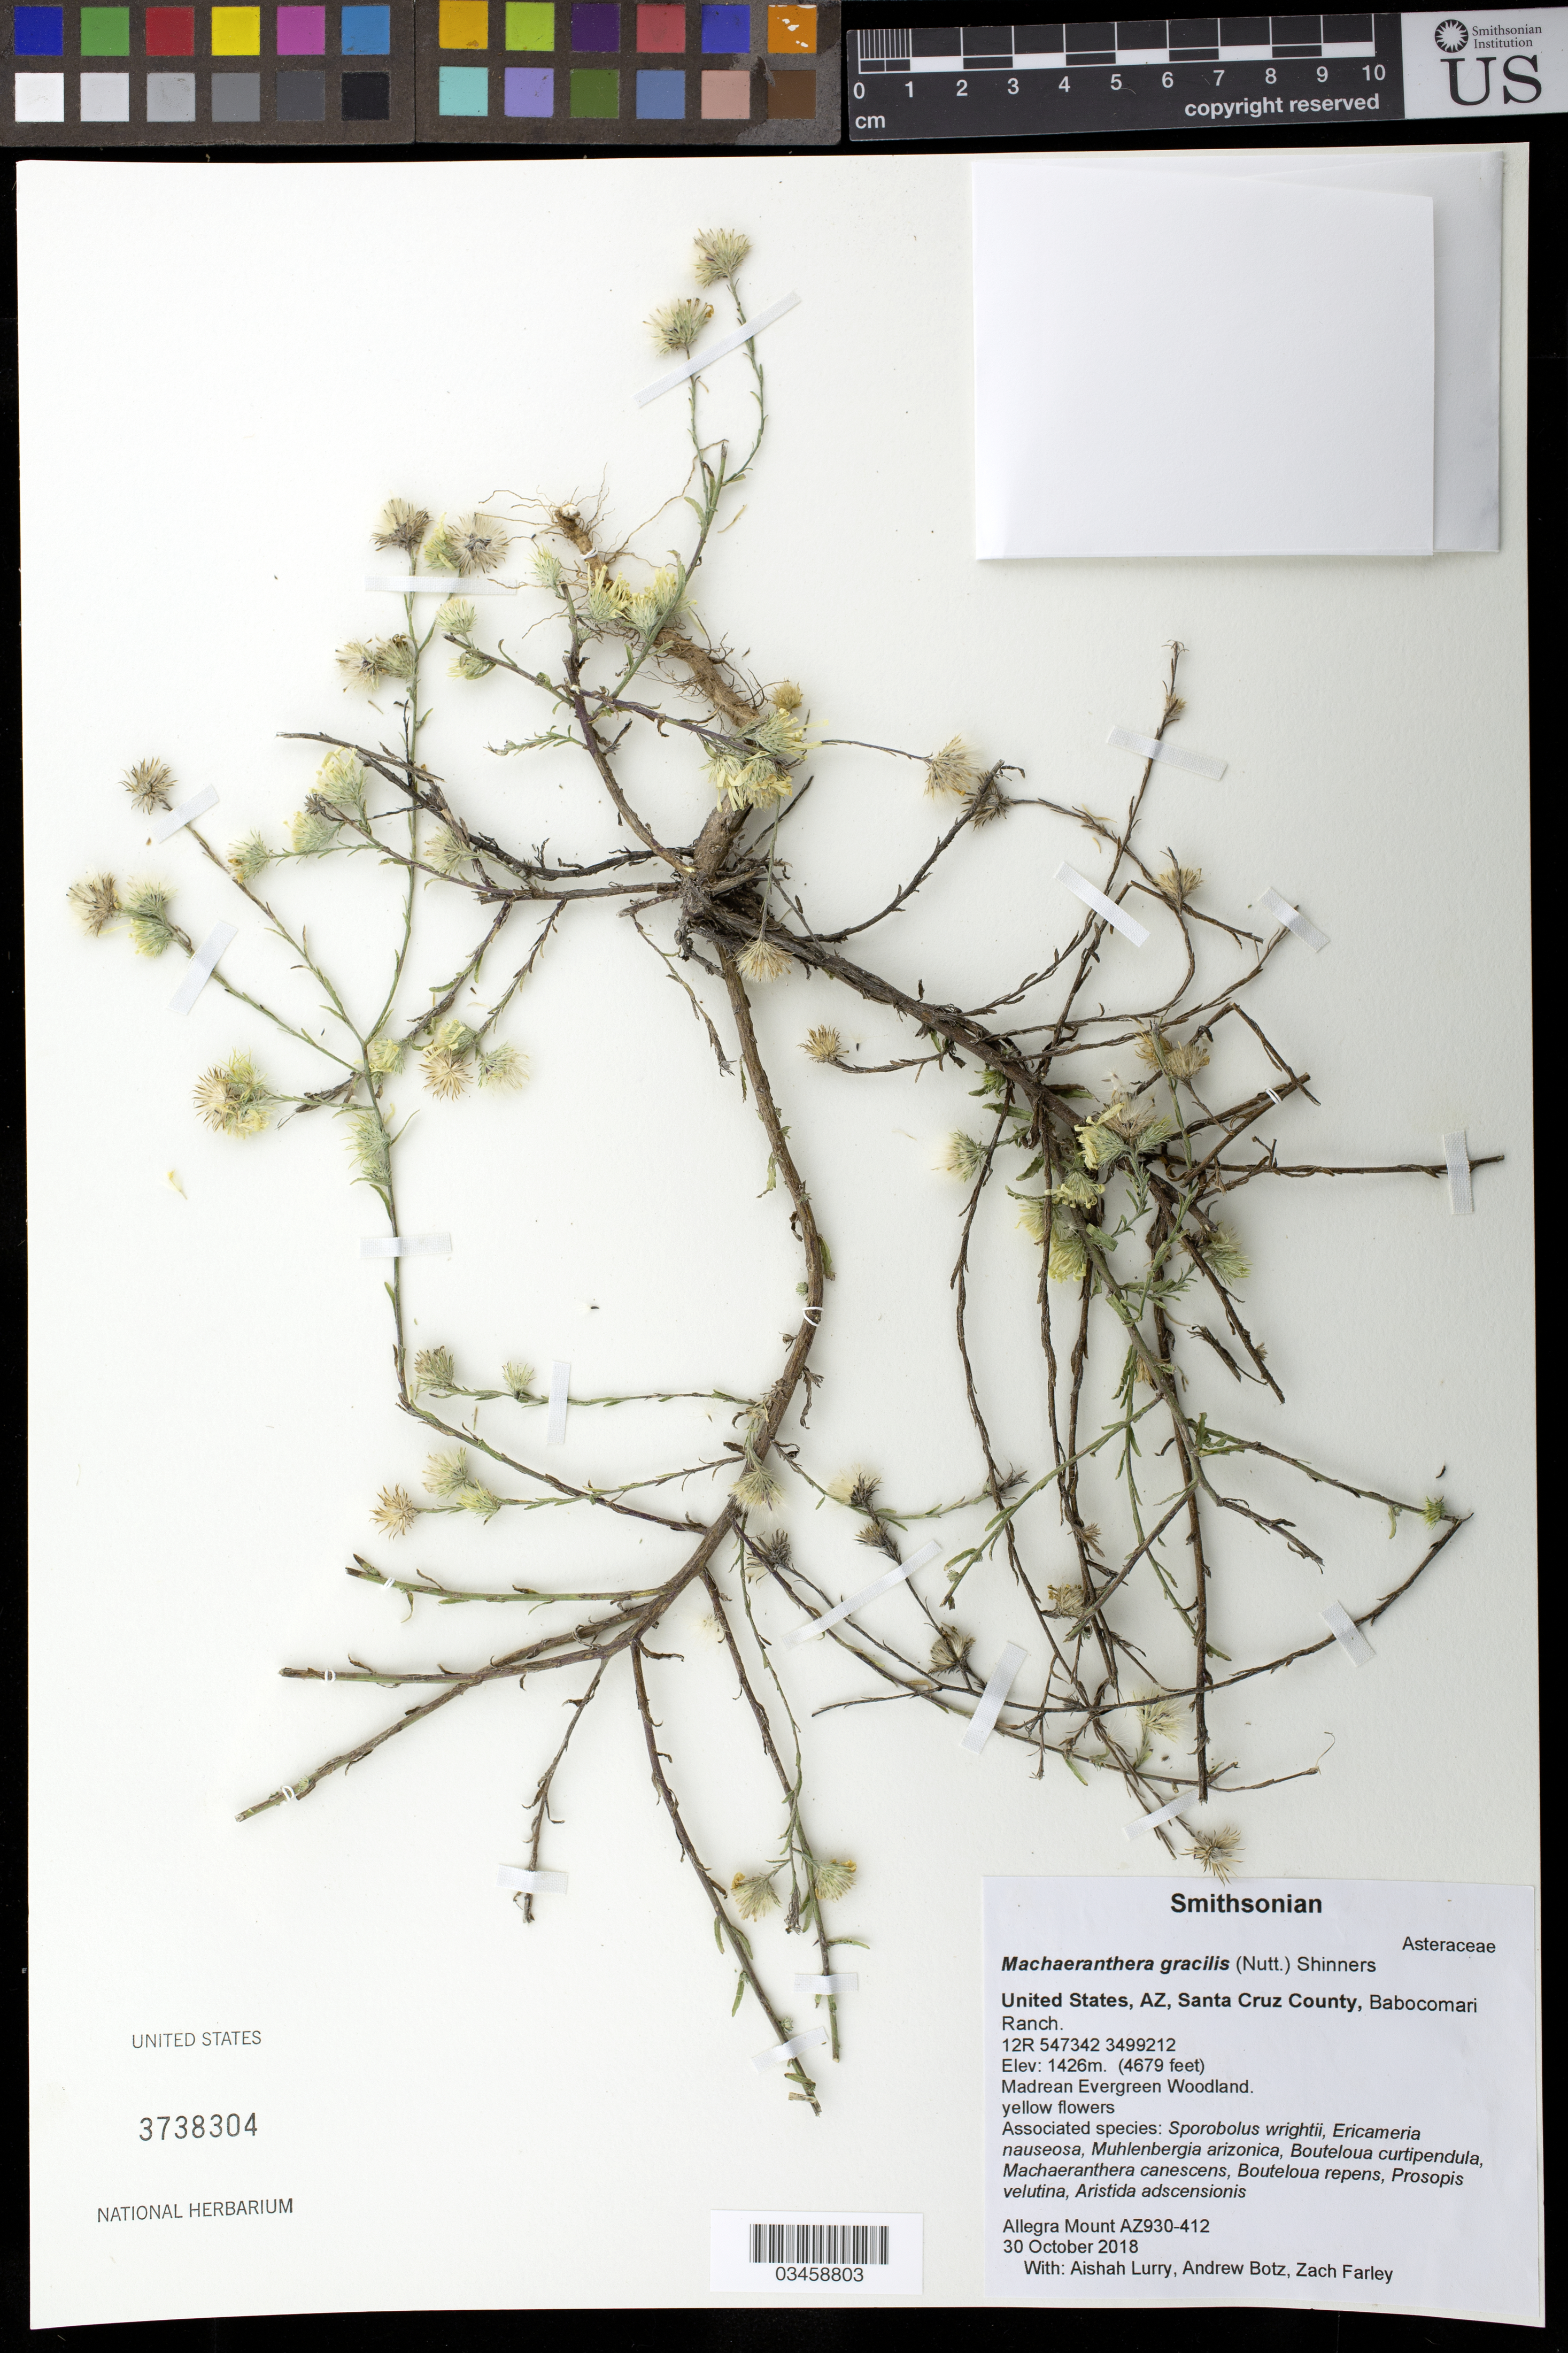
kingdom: Plantae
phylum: Tracheophyta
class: Magnoliopsida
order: Asterales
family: Asteraceae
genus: Machaeranthera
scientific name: Machaeranthera gracilis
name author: (Nutt.) Shinners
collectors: A. Mount, A. Lurry, A. Botz & Z. Farley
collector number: AZ930-412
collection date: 2018-10-30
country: United States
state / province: Arizona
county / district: Santa Cruz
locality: Babocomari Ranch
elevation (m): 1426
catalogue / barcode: US 3738304